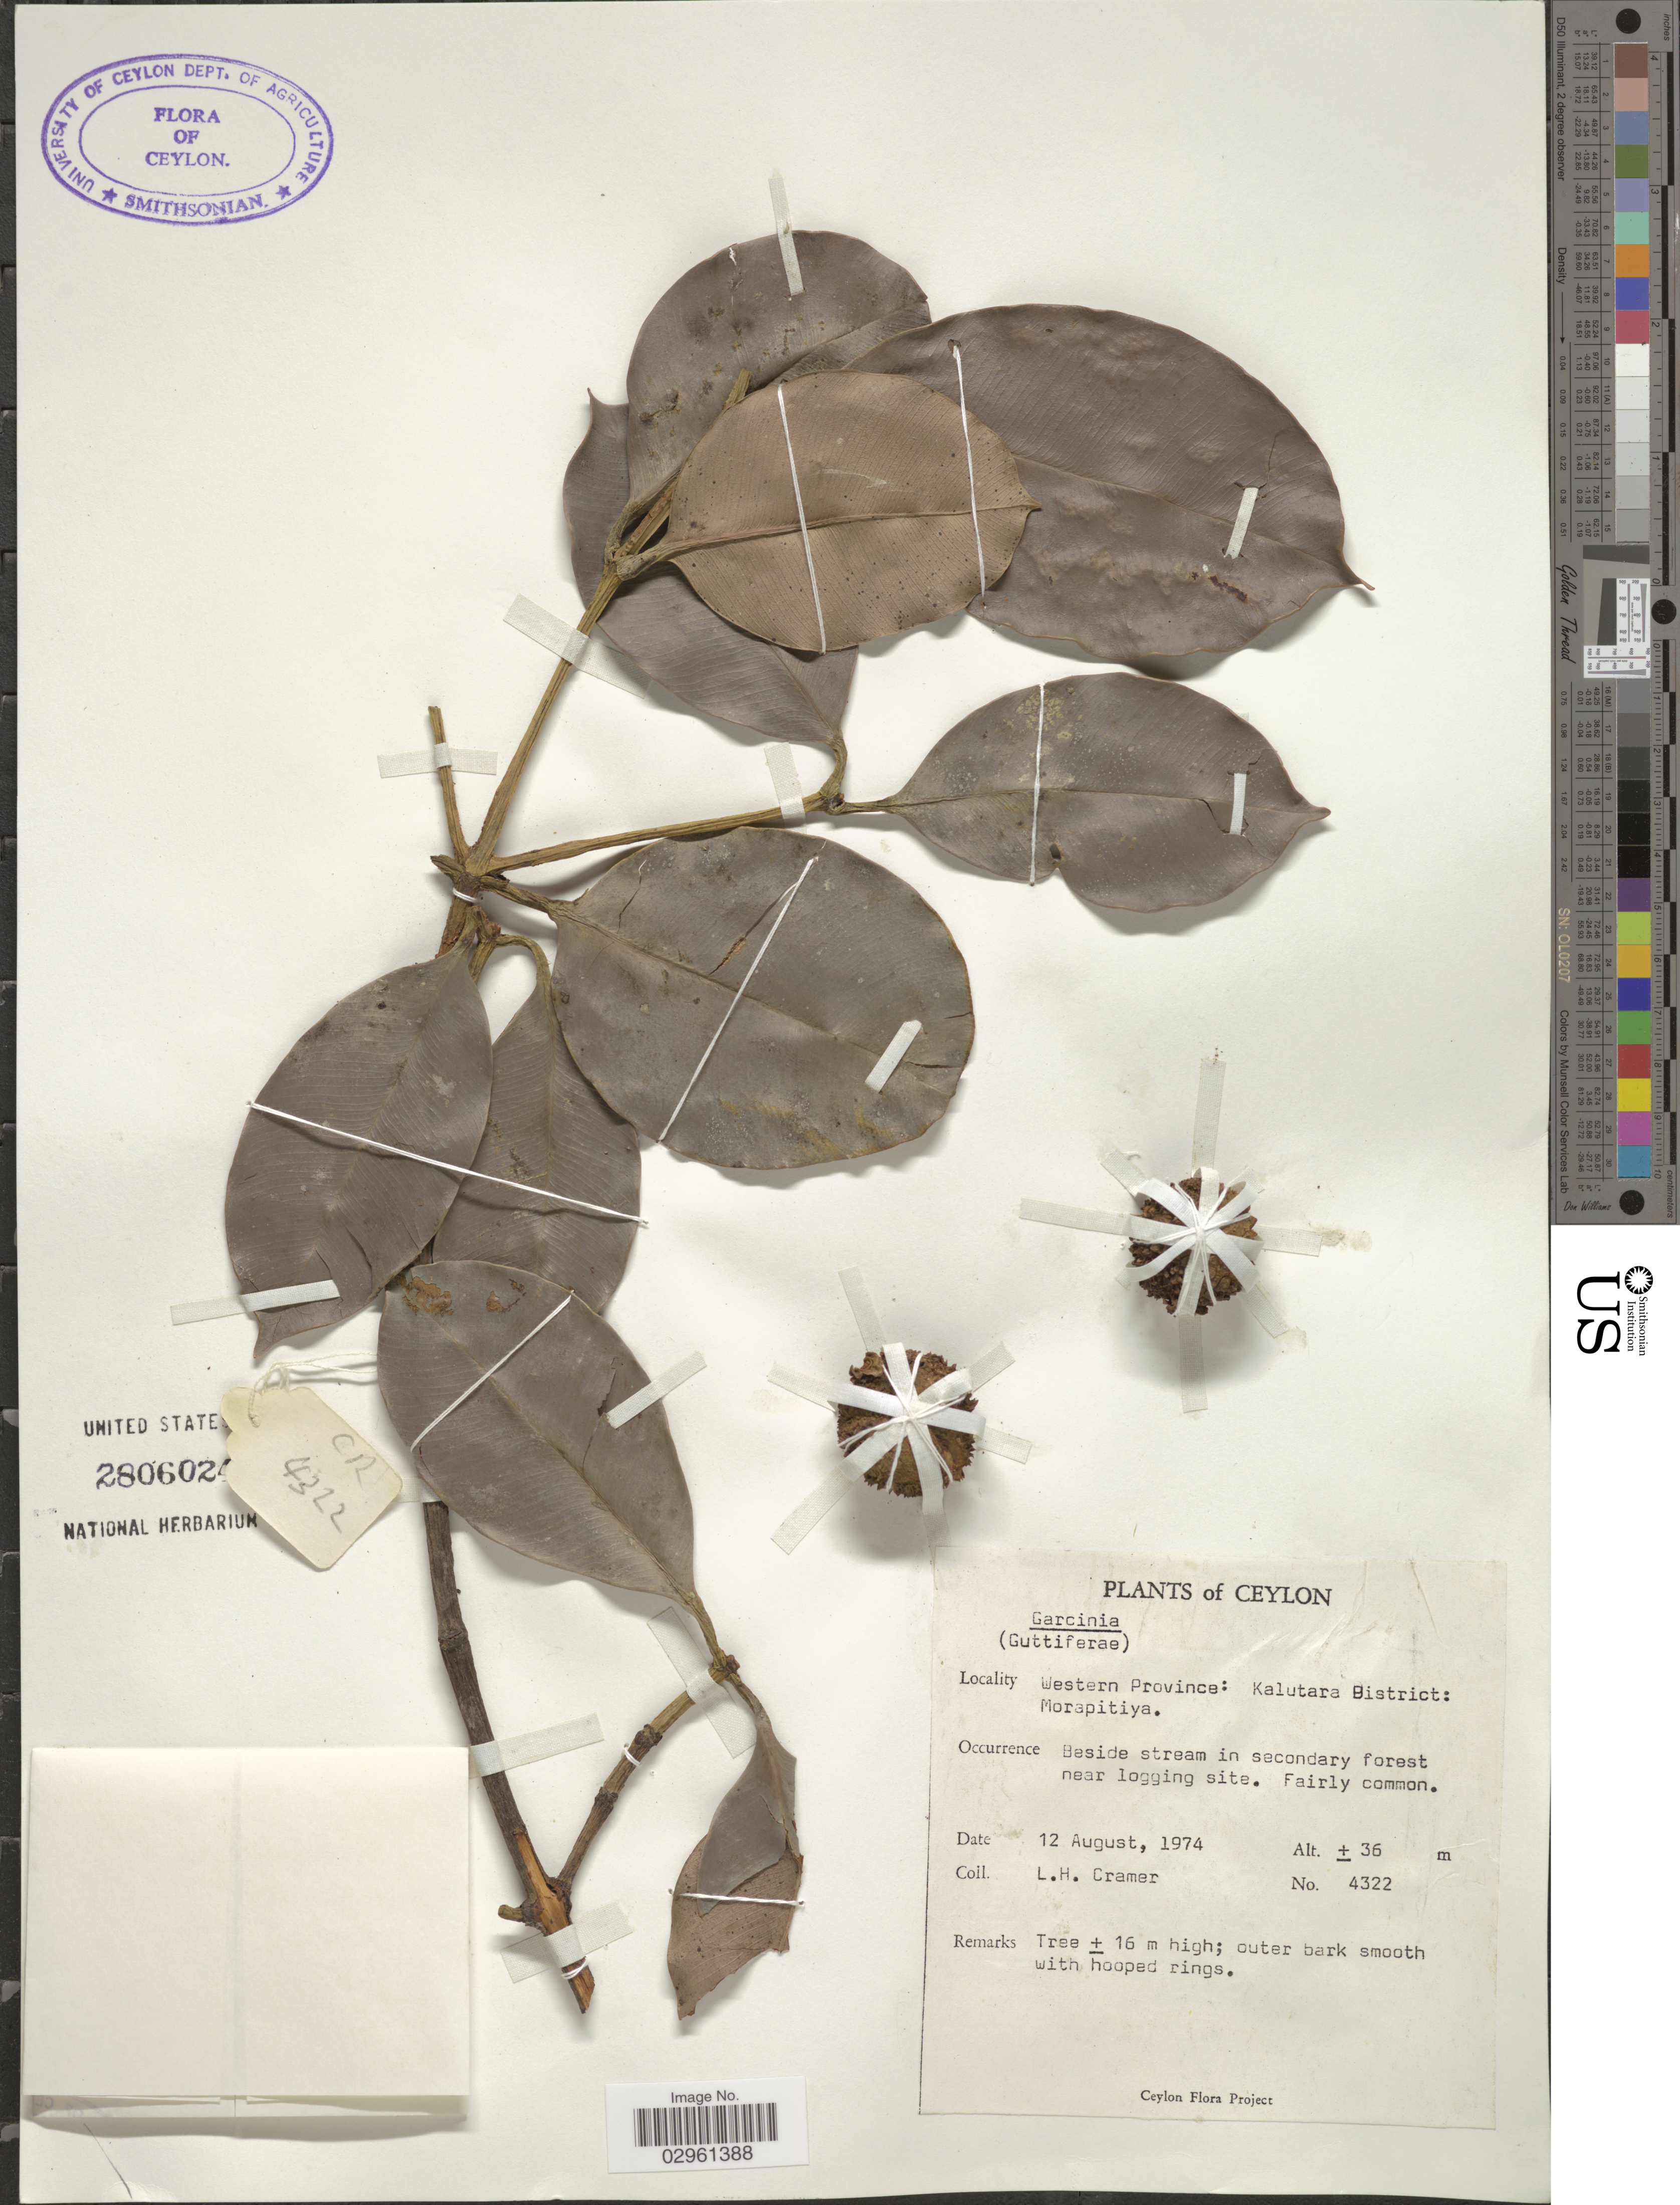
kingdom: Plantae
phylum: Tracheophyta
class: Magnoliopsida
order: Malpighiales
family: Clusiaceae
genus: Garcinia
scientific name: Garcinia sp.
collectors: L. H. Cramer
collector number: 4322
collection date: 1974-08-12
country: Sri Lanka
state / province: Western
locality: Ceylon. Kalutara District: Morapitiya, beside stream in secondary forest near logging site.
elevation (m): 36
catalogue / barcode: US 2806024